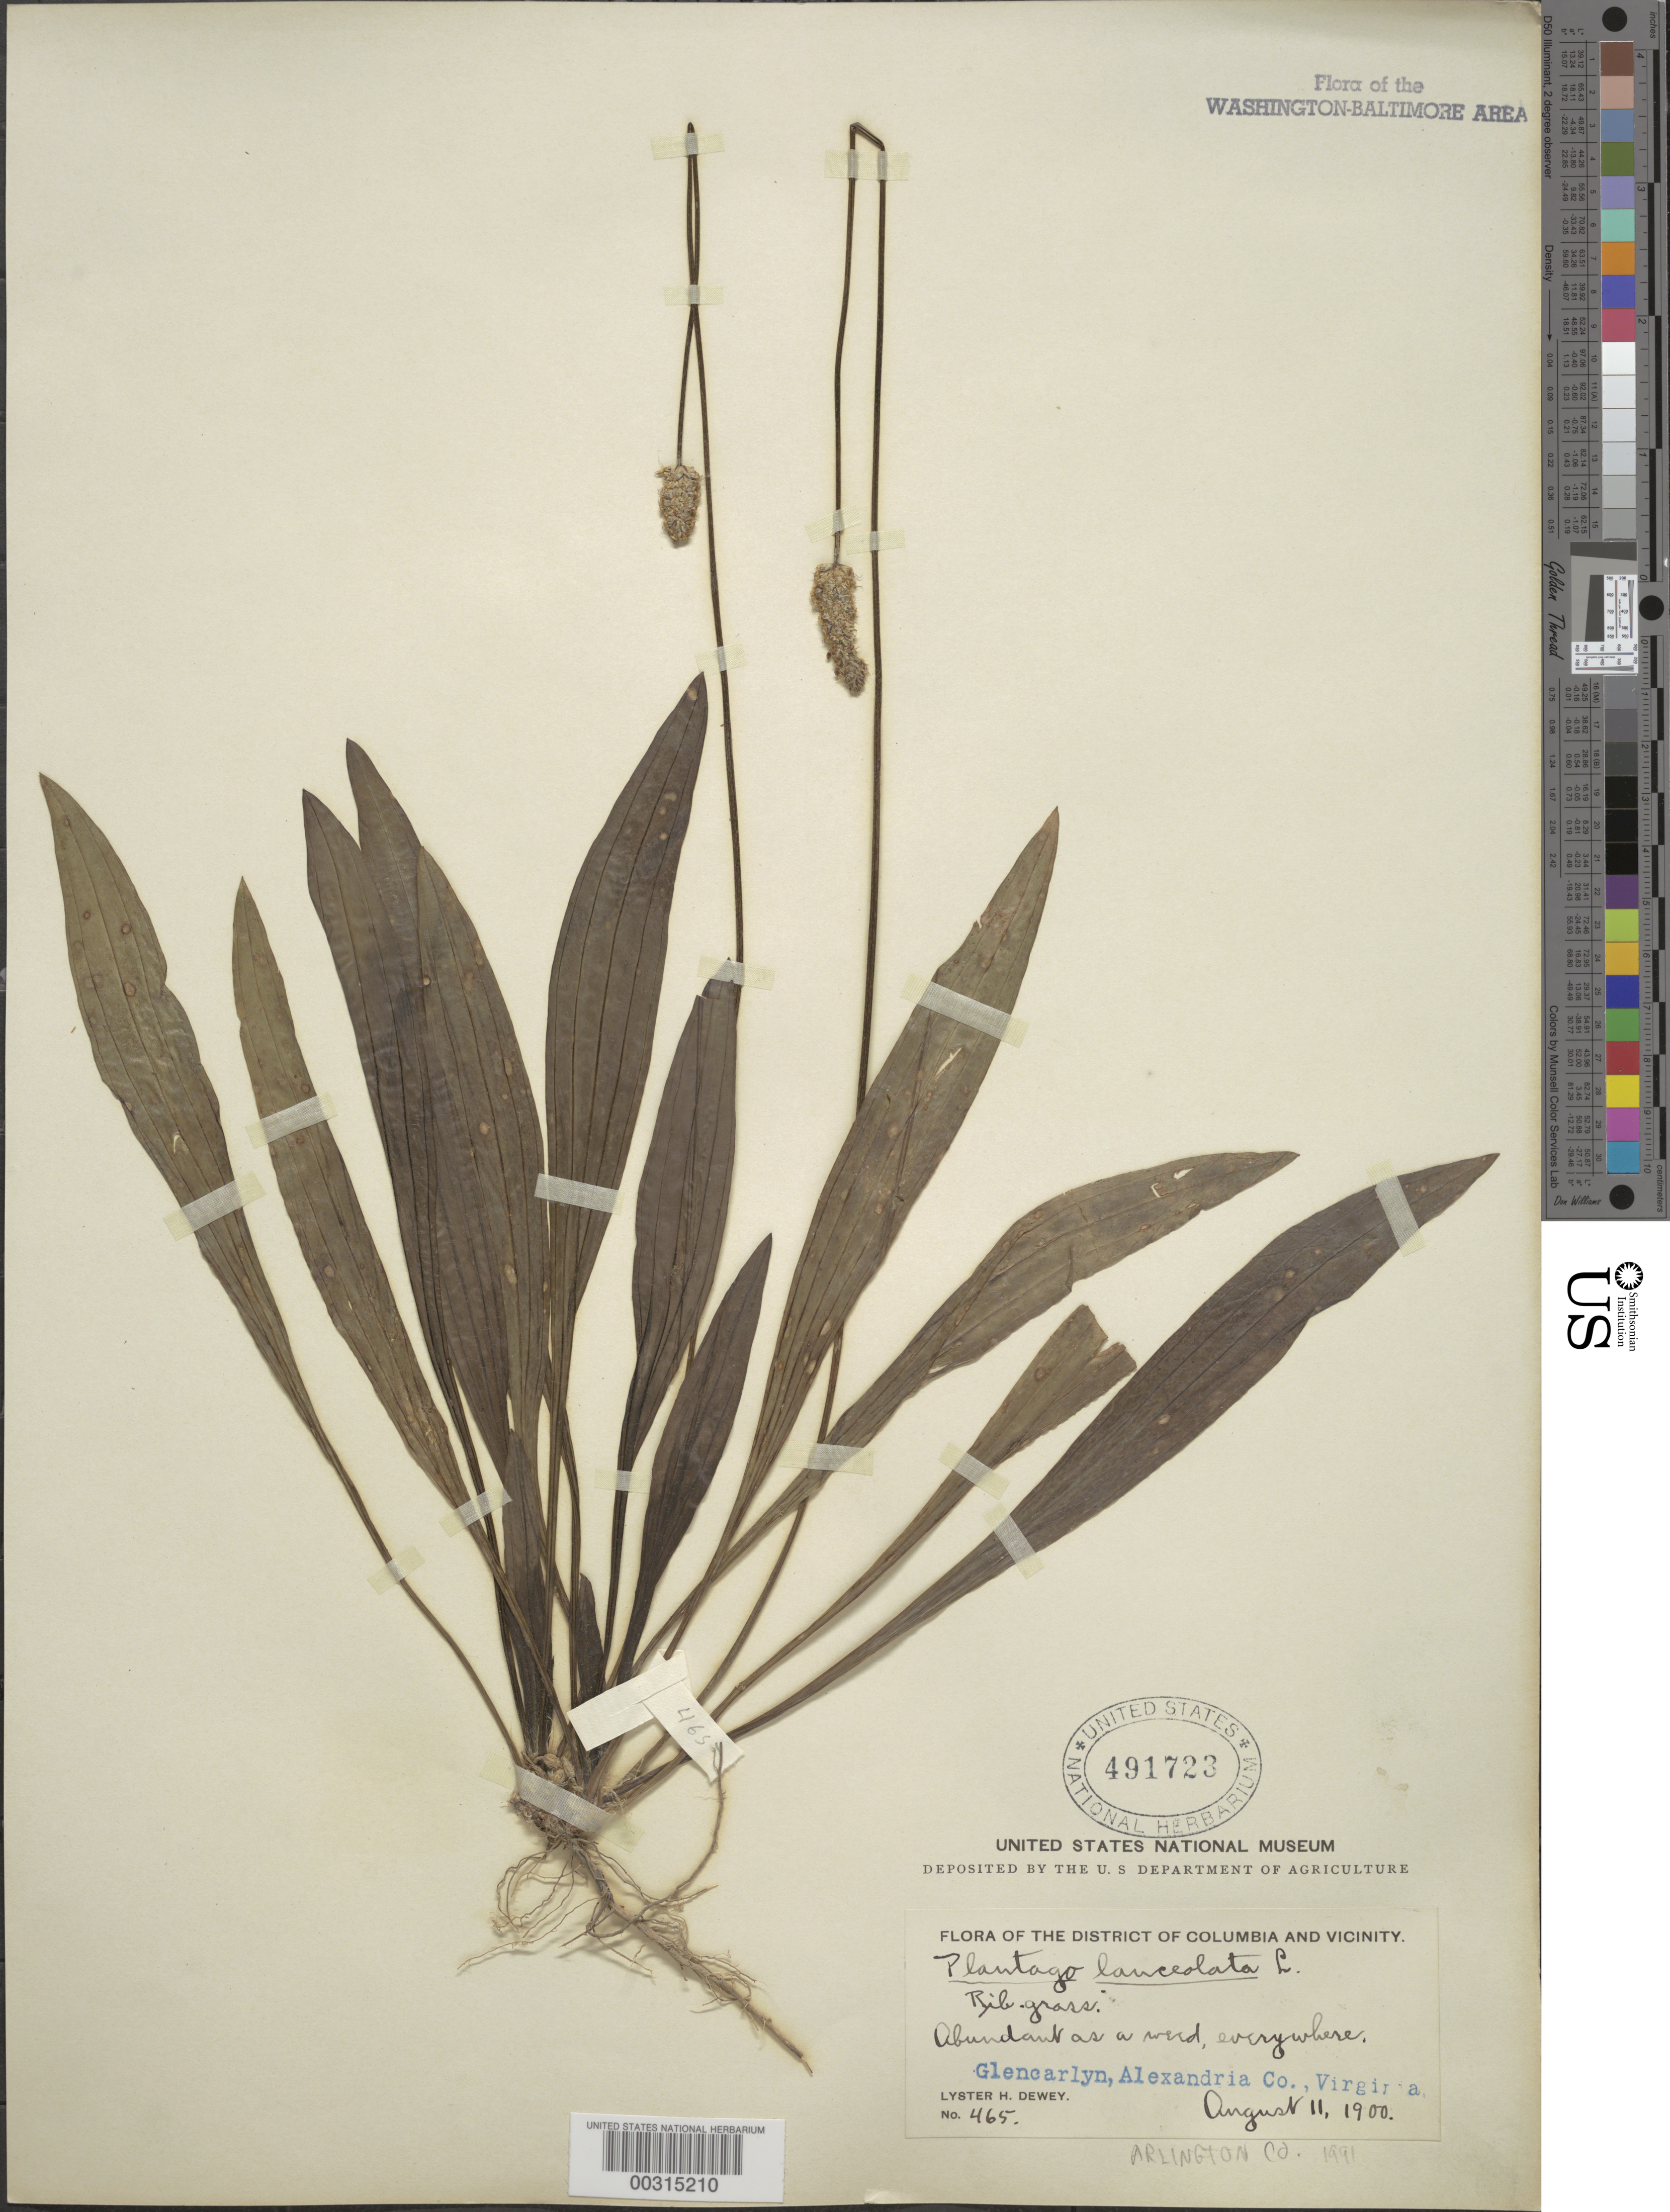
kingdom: Plantae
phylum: Tracheophyta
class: Magnoliopsida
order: Lamiales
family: Plantaginaceae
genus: Plantago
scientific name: Plantago lanceolata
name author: L.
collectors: L. H. Dewey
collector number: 465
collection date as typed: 11 Aug 1900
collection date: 1900-08-11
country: United States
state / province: Virginia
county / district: Arlington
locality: Glencarlyn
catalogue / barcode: US 491723